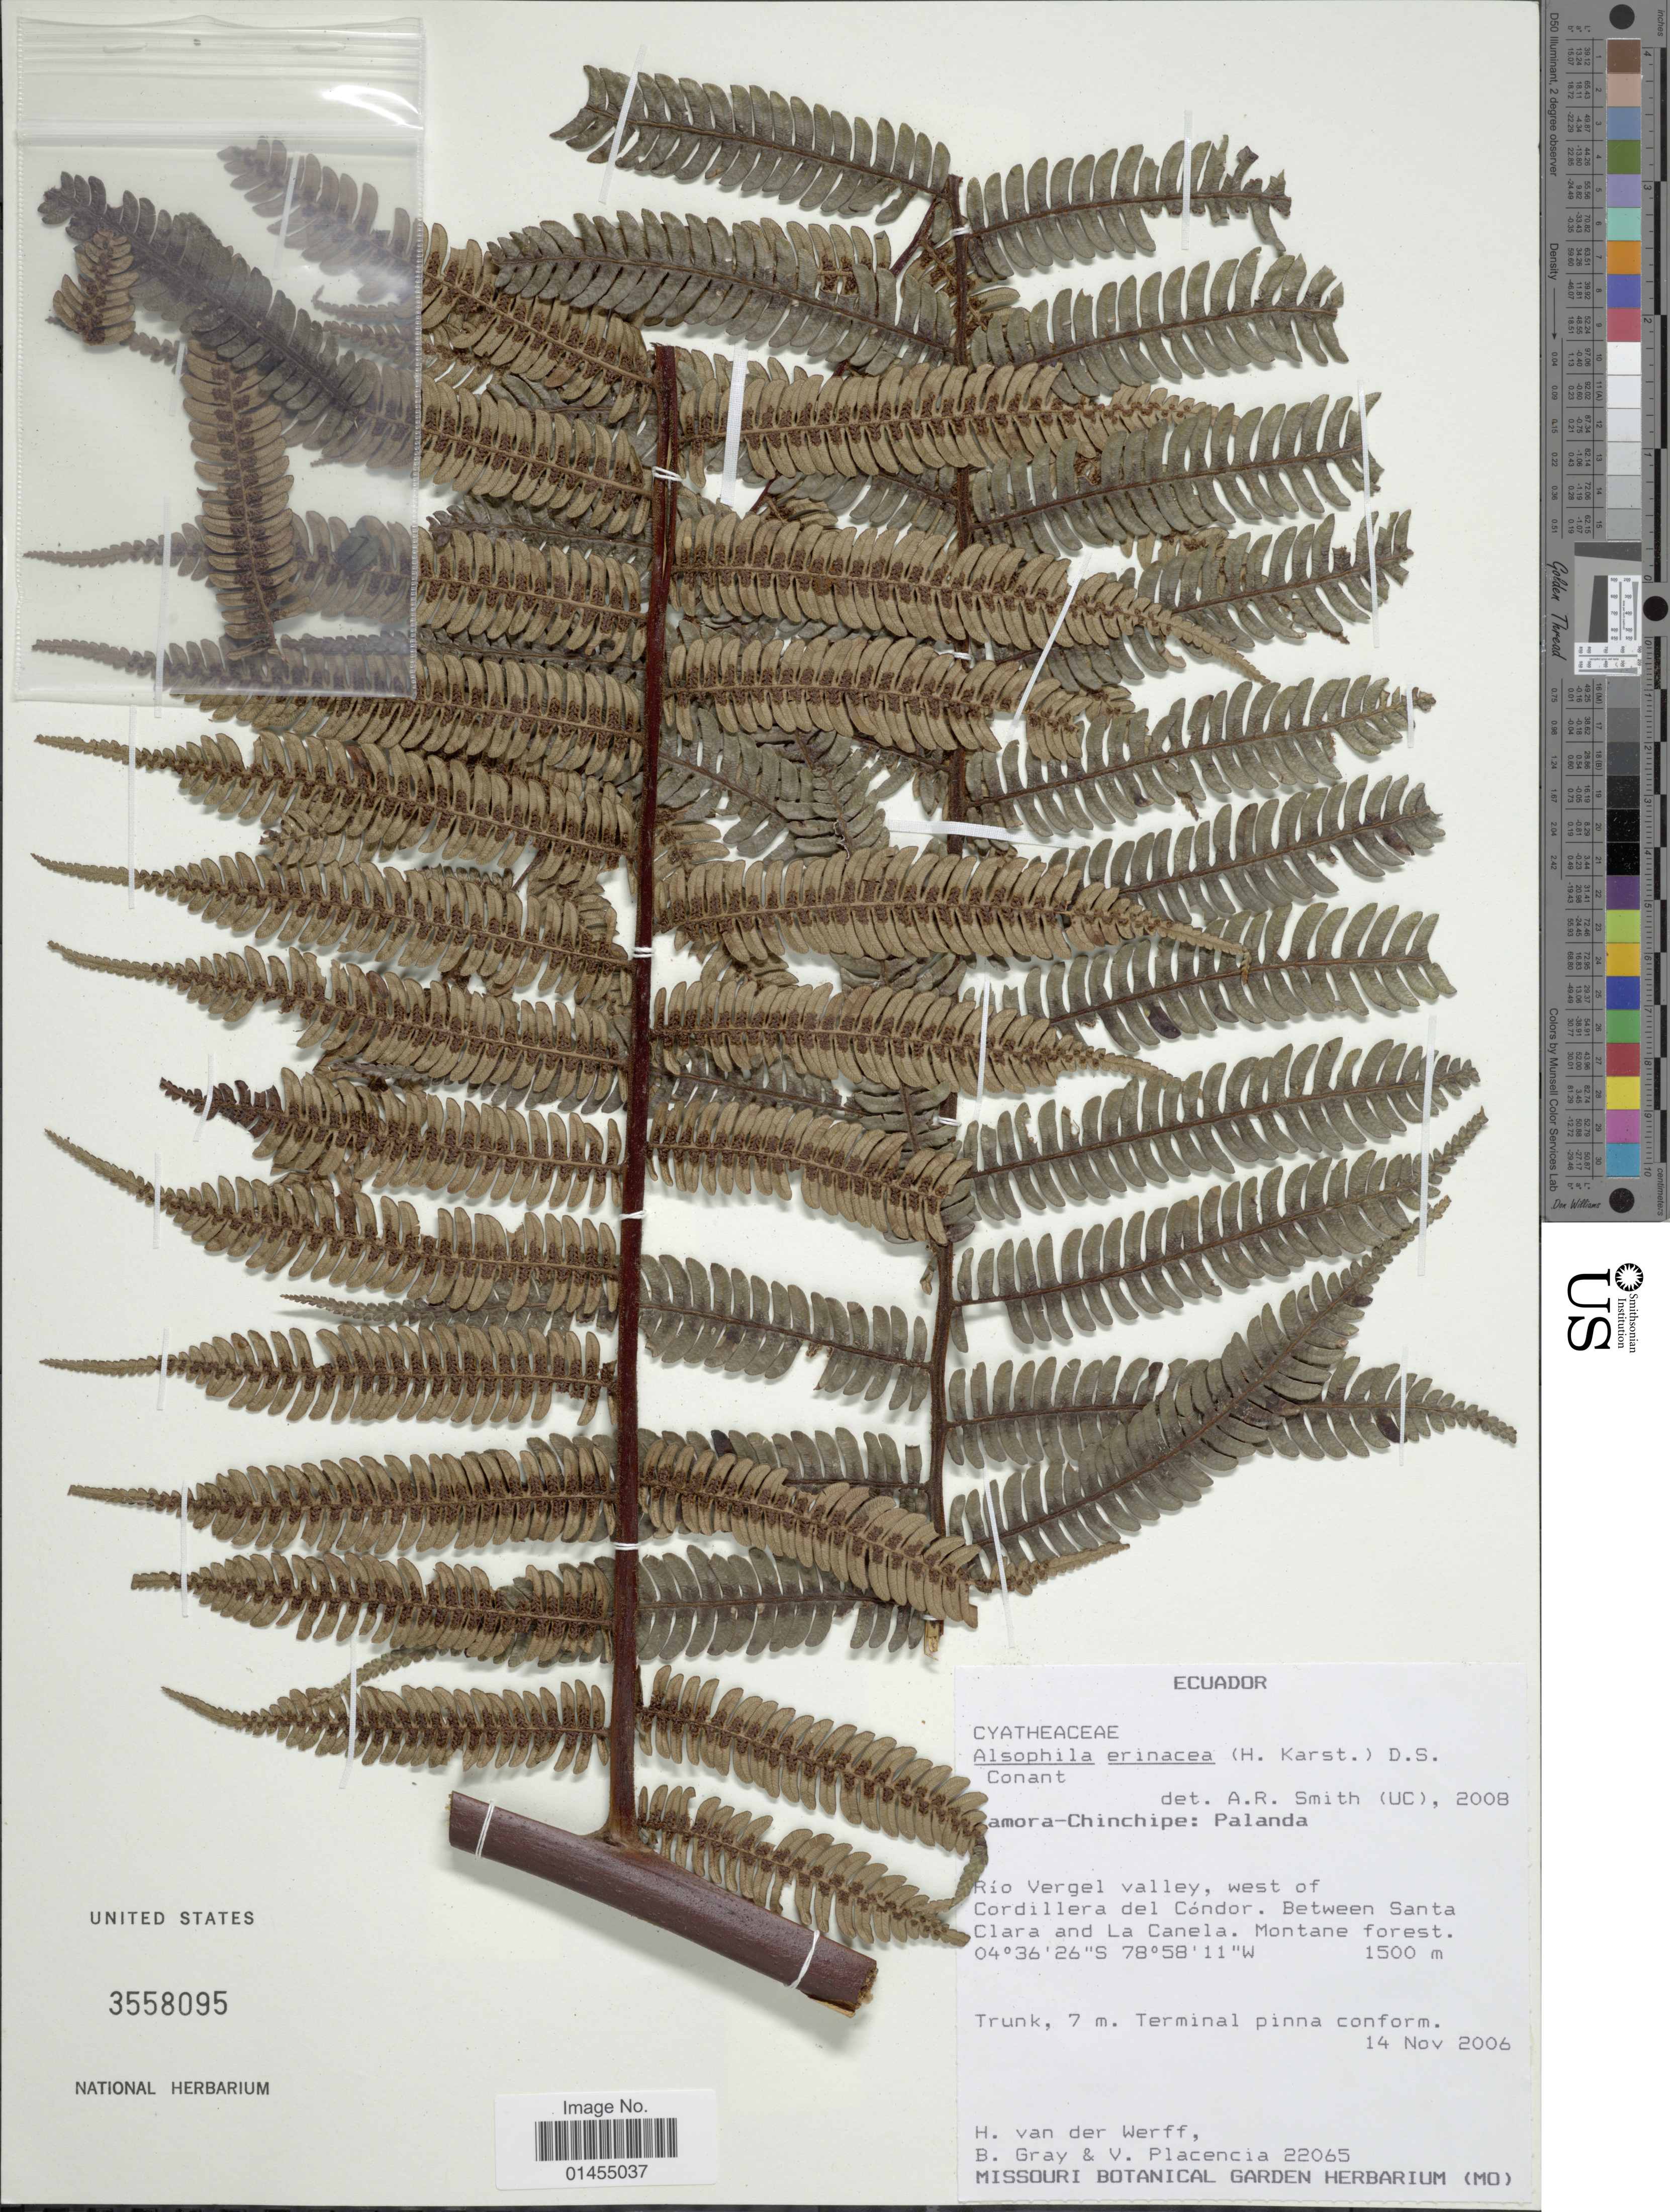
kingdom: Plantae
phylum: Tracheophyta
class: Polypodiopsida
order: Cyatheales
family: Cyatheaceae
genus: Alsophila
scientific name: Alsophila erinacea var. erinacea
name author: (H. Karst.) D.S. Conant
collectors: H. van der Werff, B. Gray & V. Placencia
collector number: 22065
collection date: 2006-11-14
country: Ecuador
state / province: Zamora-Chinchipe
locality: Palanda. Rio Vergel valley, west of Cordillera del Cóndor. Between Santa Clara and La Canela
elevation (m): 1500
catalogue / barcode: US 3558095